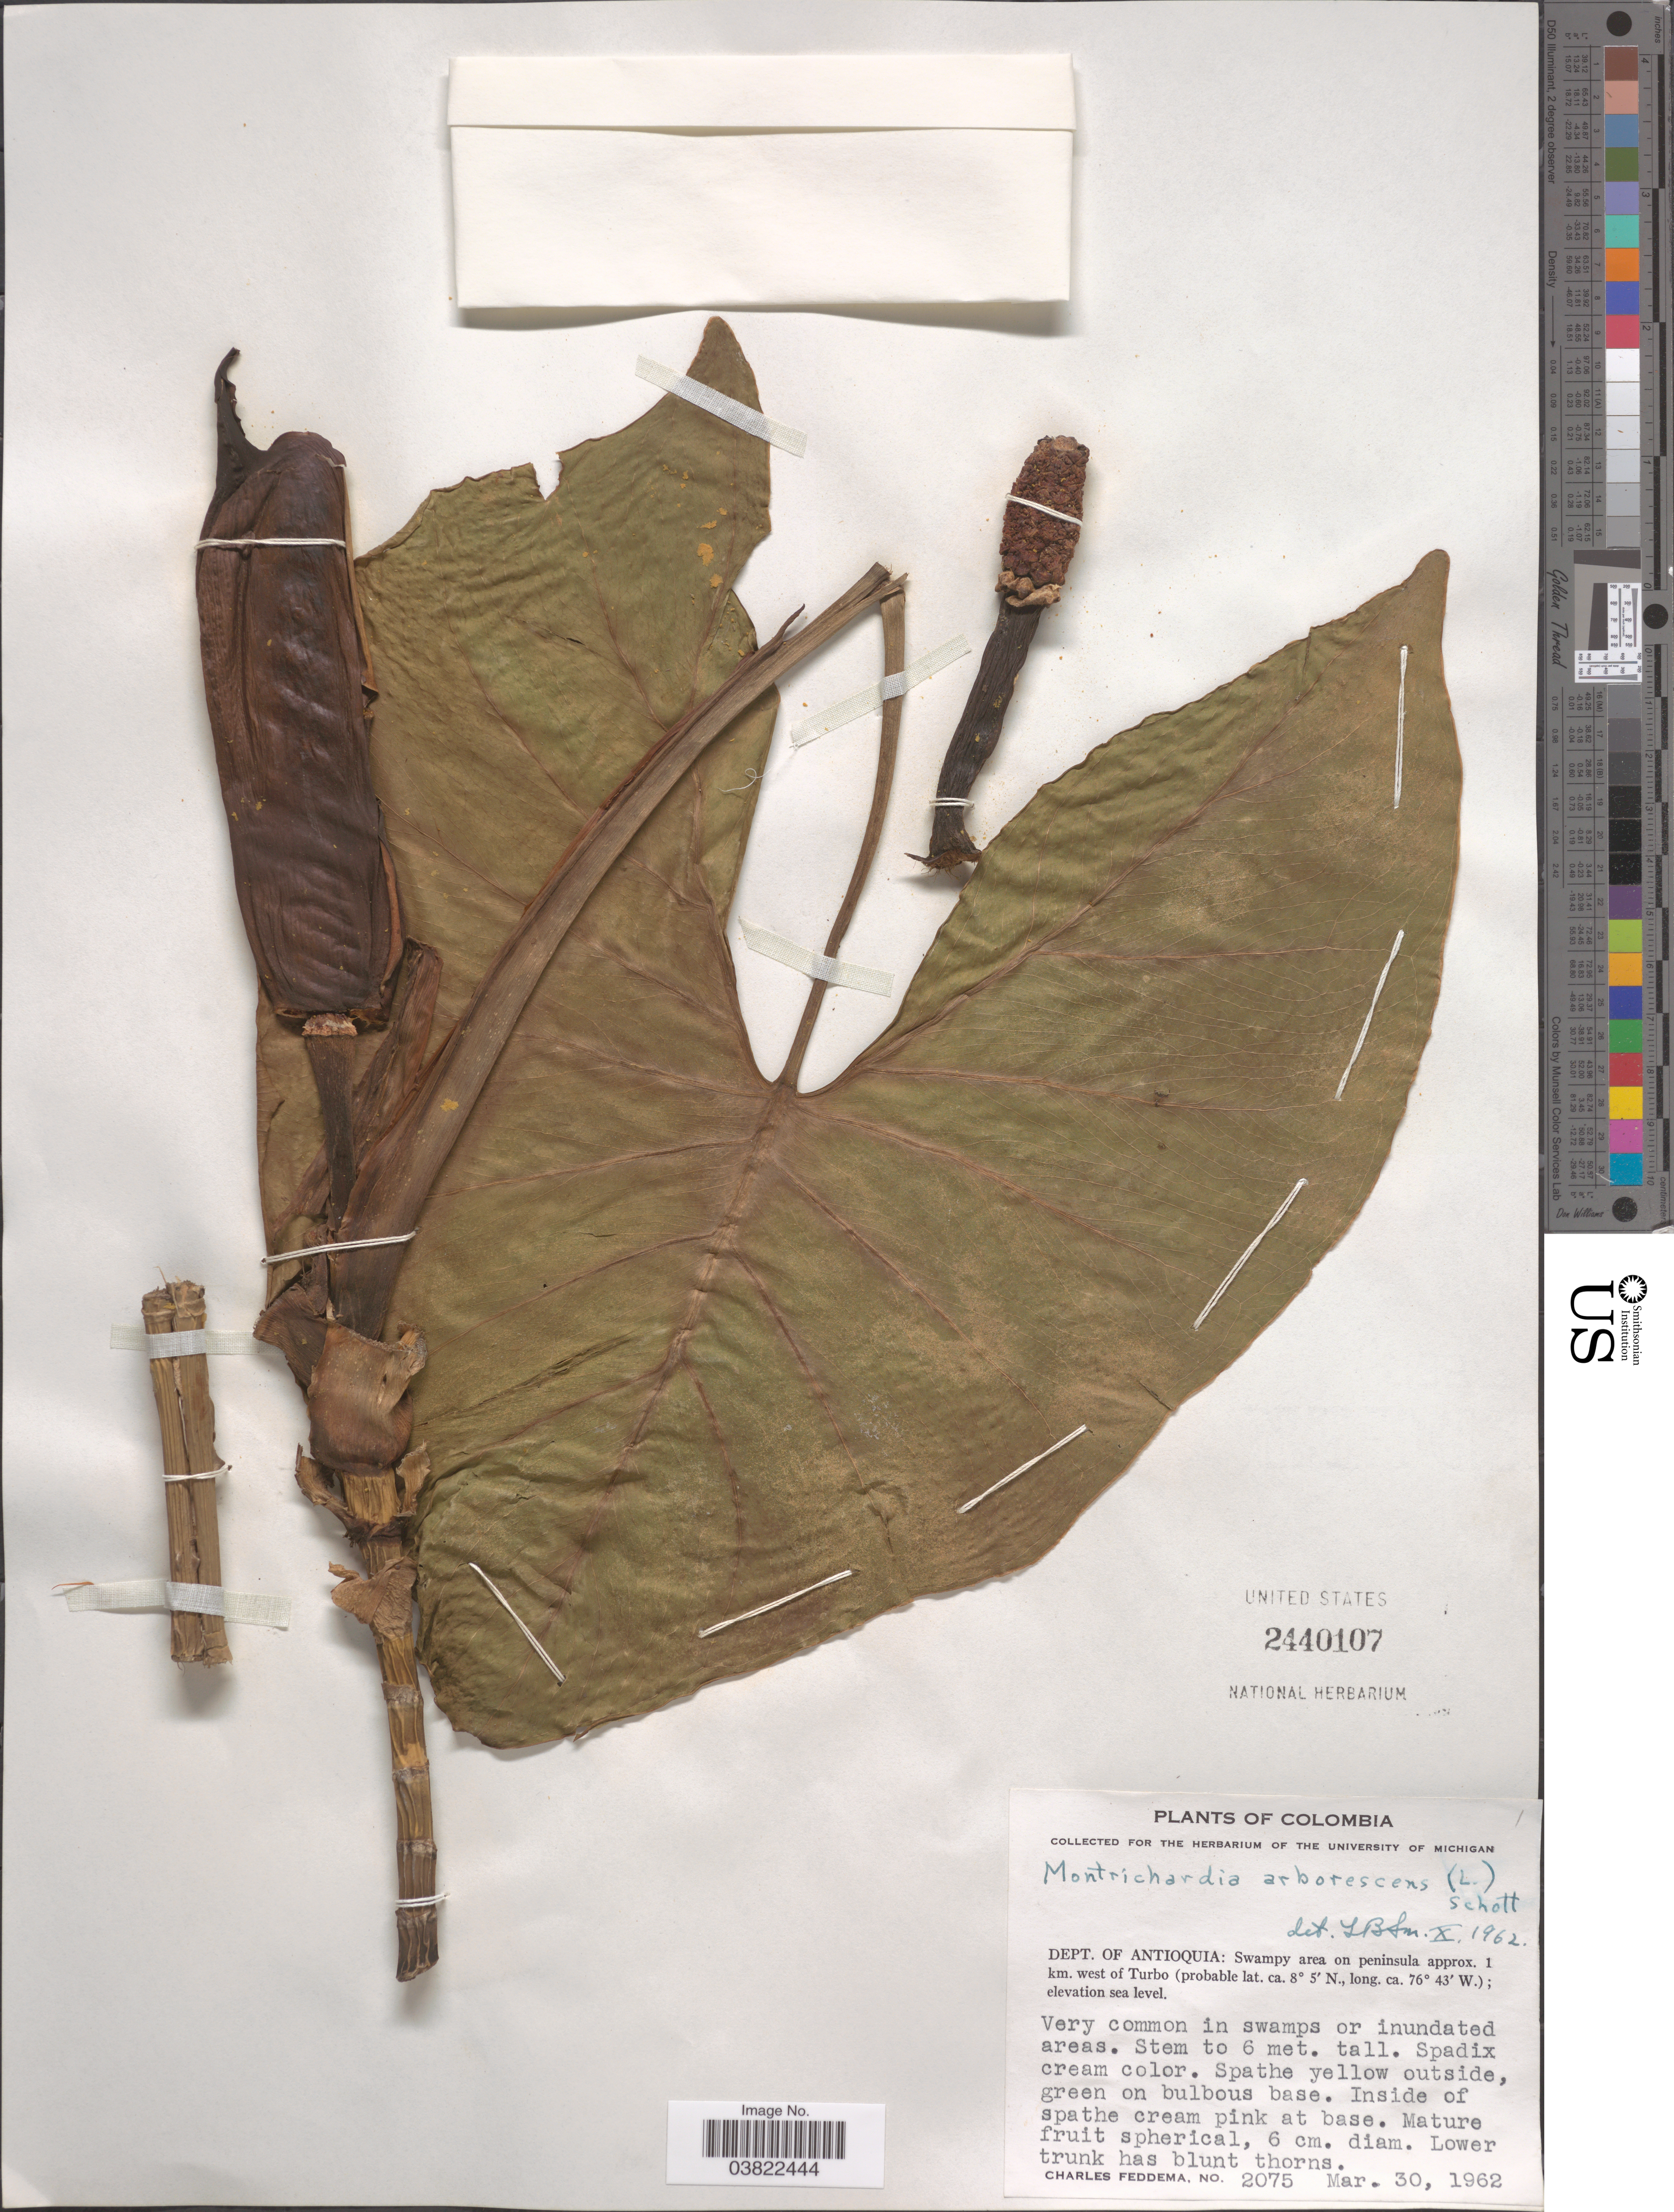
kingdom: Plantae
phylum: Tracheophyta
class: Liliopsida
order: Alismatales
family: Araceae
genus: Montrichardia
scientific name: Montrichardia arborea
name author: (Kunth) Schott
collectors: C. Feddema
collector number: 2075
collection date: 1962-03-30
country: Colombia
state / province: Antioquia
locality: Dept. of Antioquia: Swampy area on peninsula approx. 1 km. west of Turbo.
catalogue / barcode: US 2440107